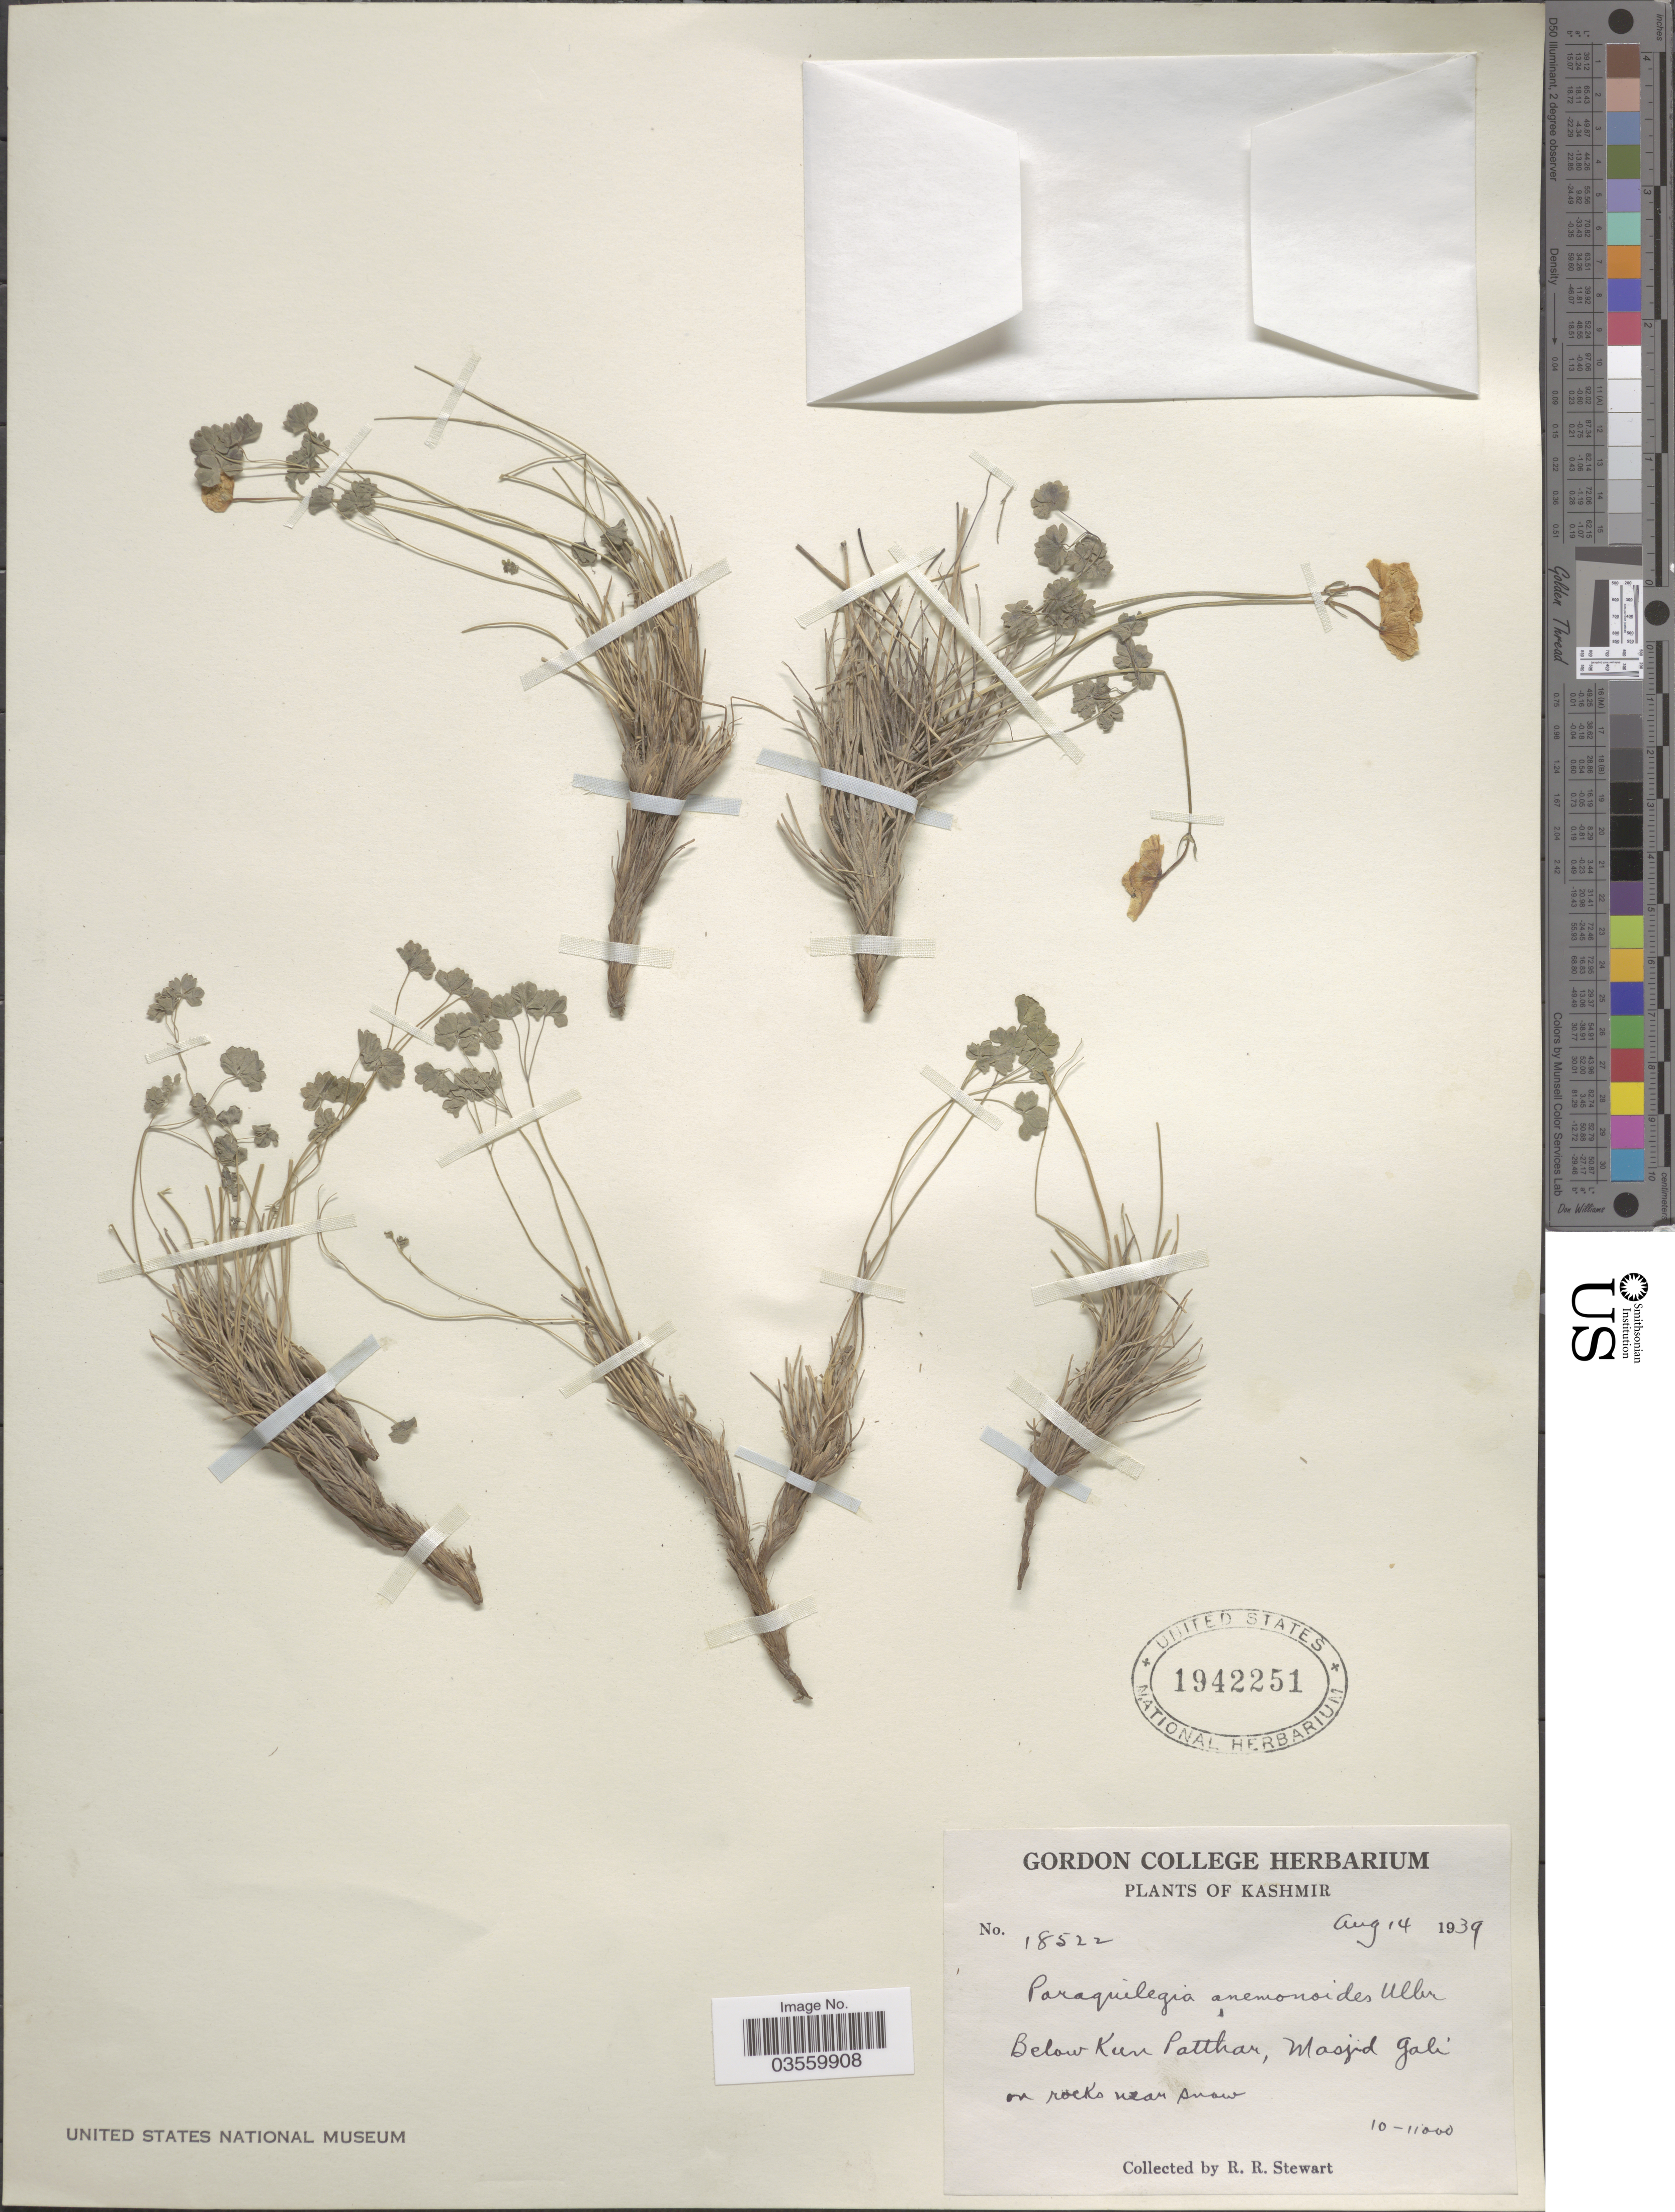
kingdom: Plantae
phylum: Tracheophyta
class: Magnoliopsida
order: Ranunculales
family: Ranunculaceae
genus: Paraquilegia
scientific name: Paraquilegia anemonoides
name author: (Willd.) Ulbr.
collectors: R. Stewart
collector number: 18522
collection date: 1939-08-14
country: India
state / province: Jammu and Kashmir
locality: Kashmir. Below Kun Patthar, Masjid Gali.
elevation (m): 3048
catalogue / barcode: US 1942251